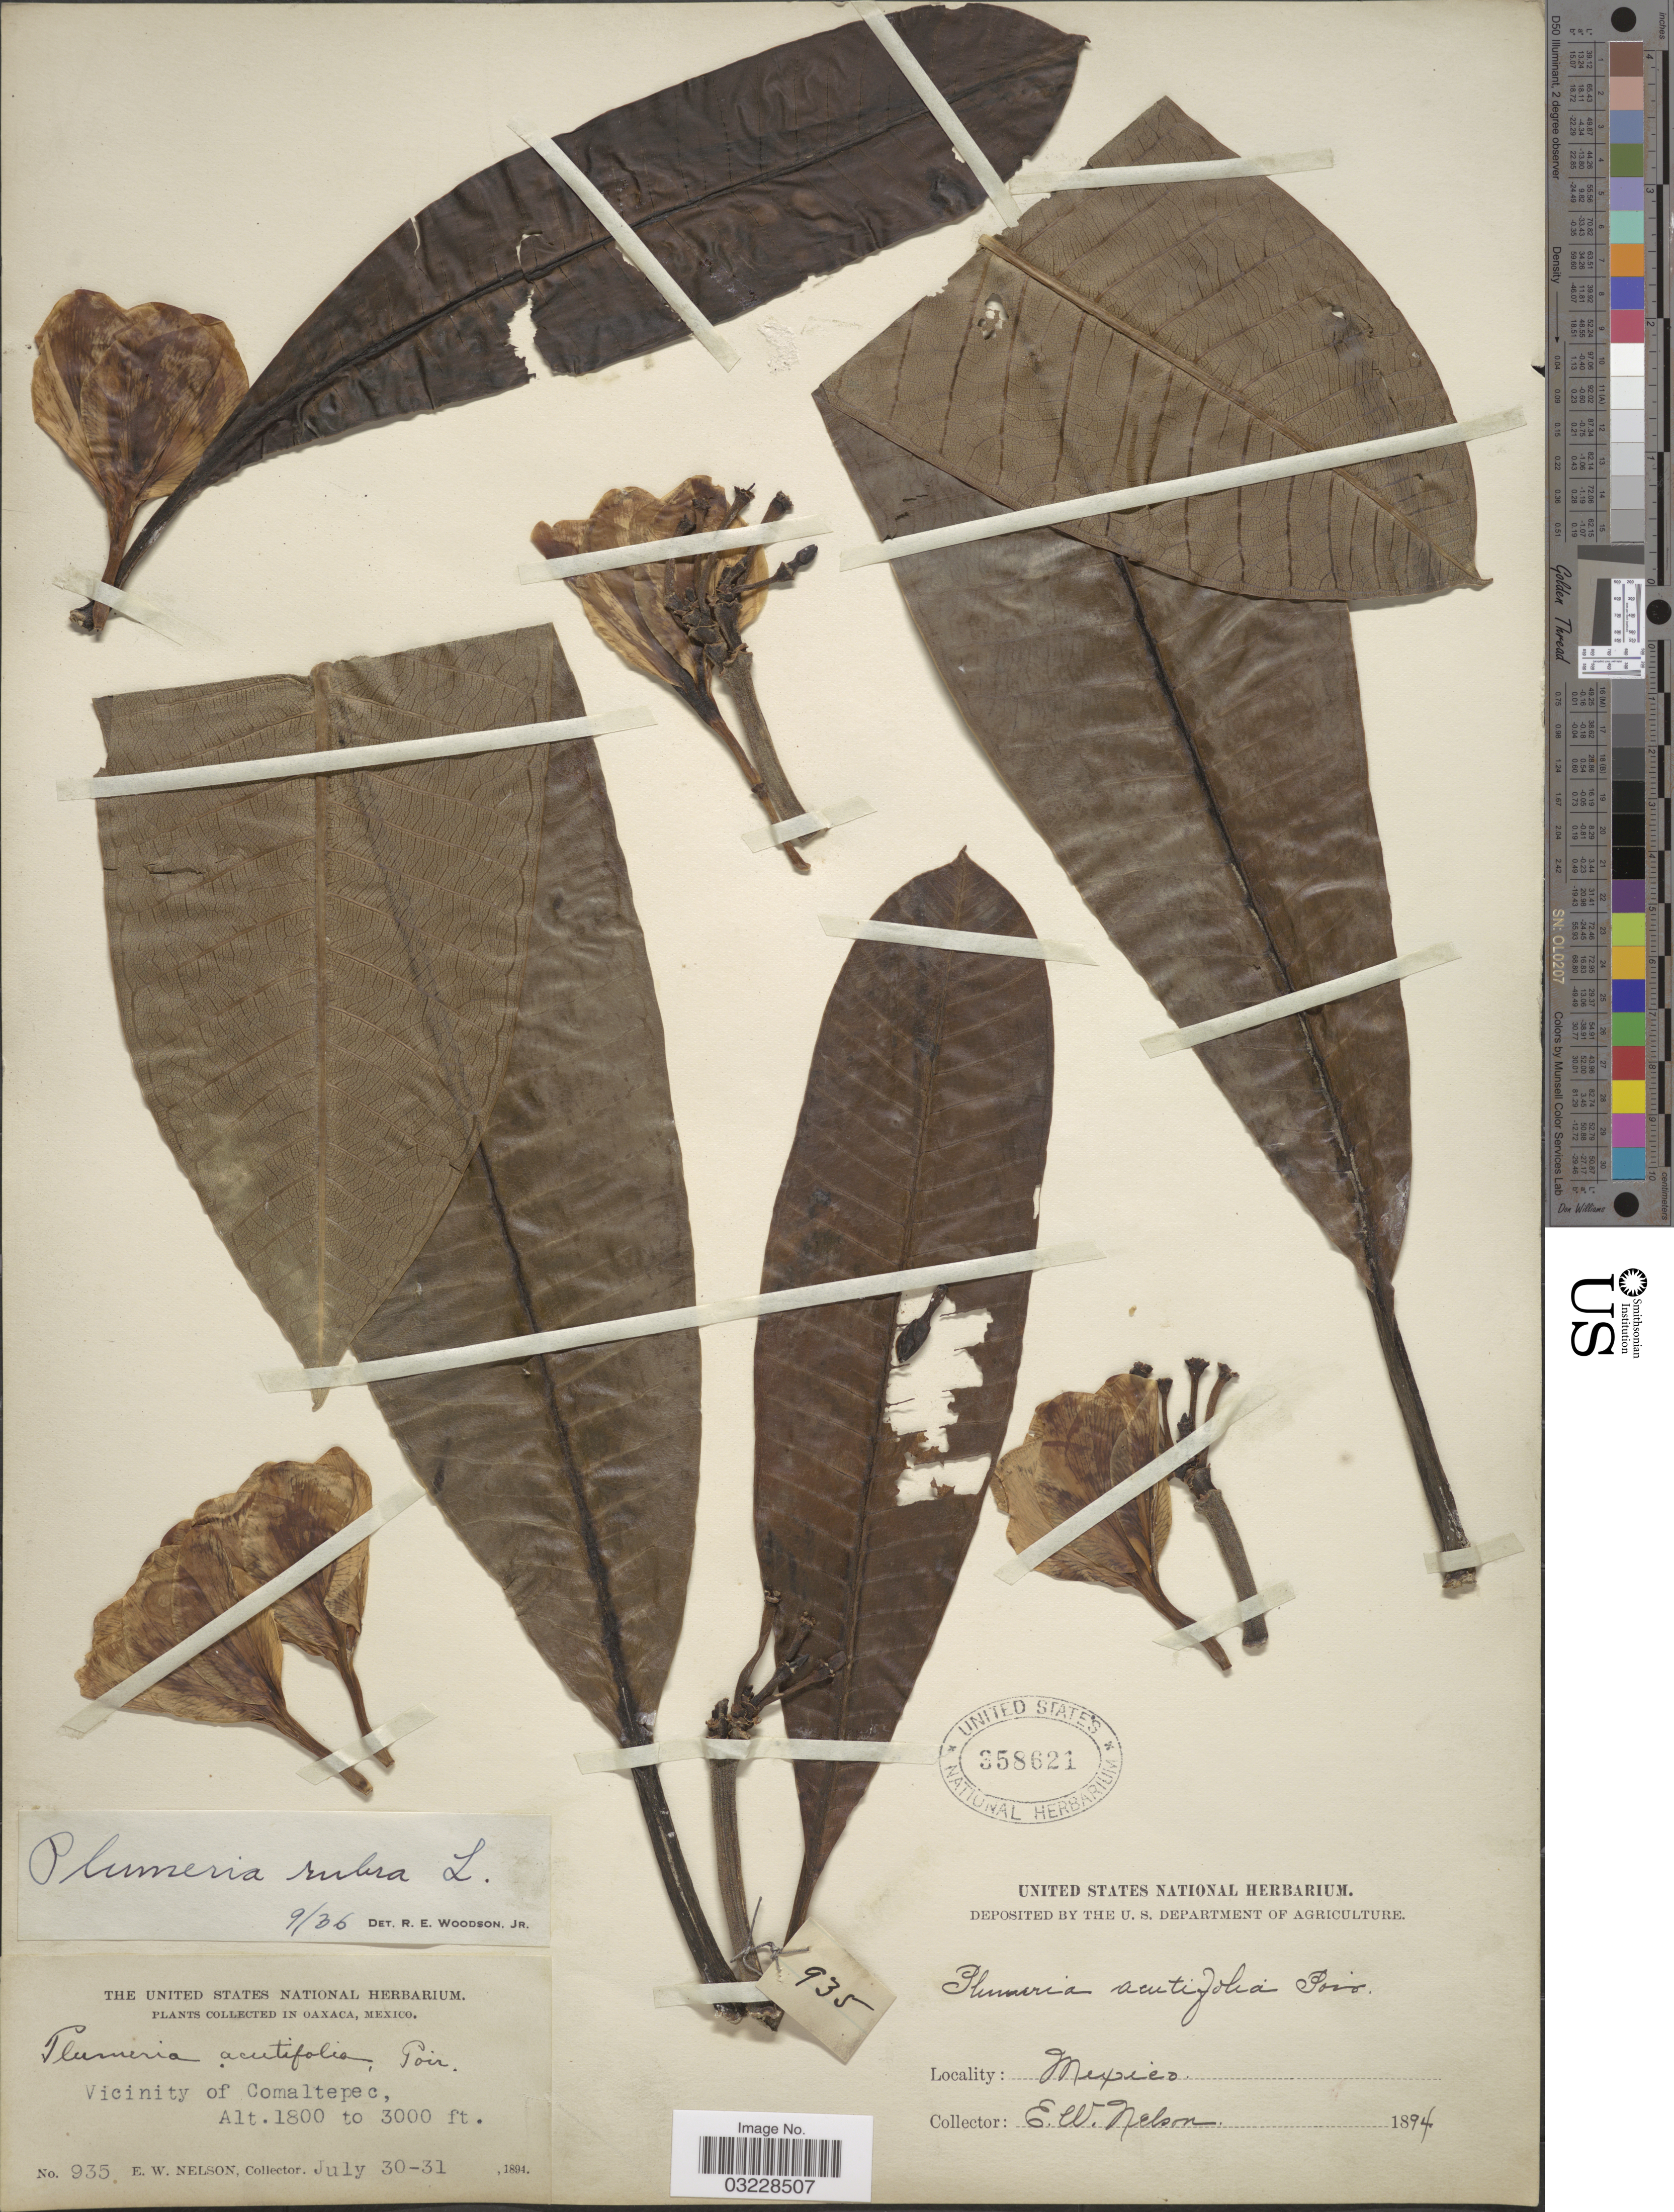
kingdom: Plantae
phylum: Tracheophyta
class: Magnoliopsida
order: Gentianales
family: Apocynaceae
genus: Plumeria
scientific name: Plumeria rubra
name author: L.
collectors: E. W. Nelson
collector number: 935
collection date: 1894-07-30/1894-07-31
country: Mexico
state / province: Oaxaca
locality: Vicinity of Comaltepec.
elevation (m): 549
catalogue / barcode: US 358621